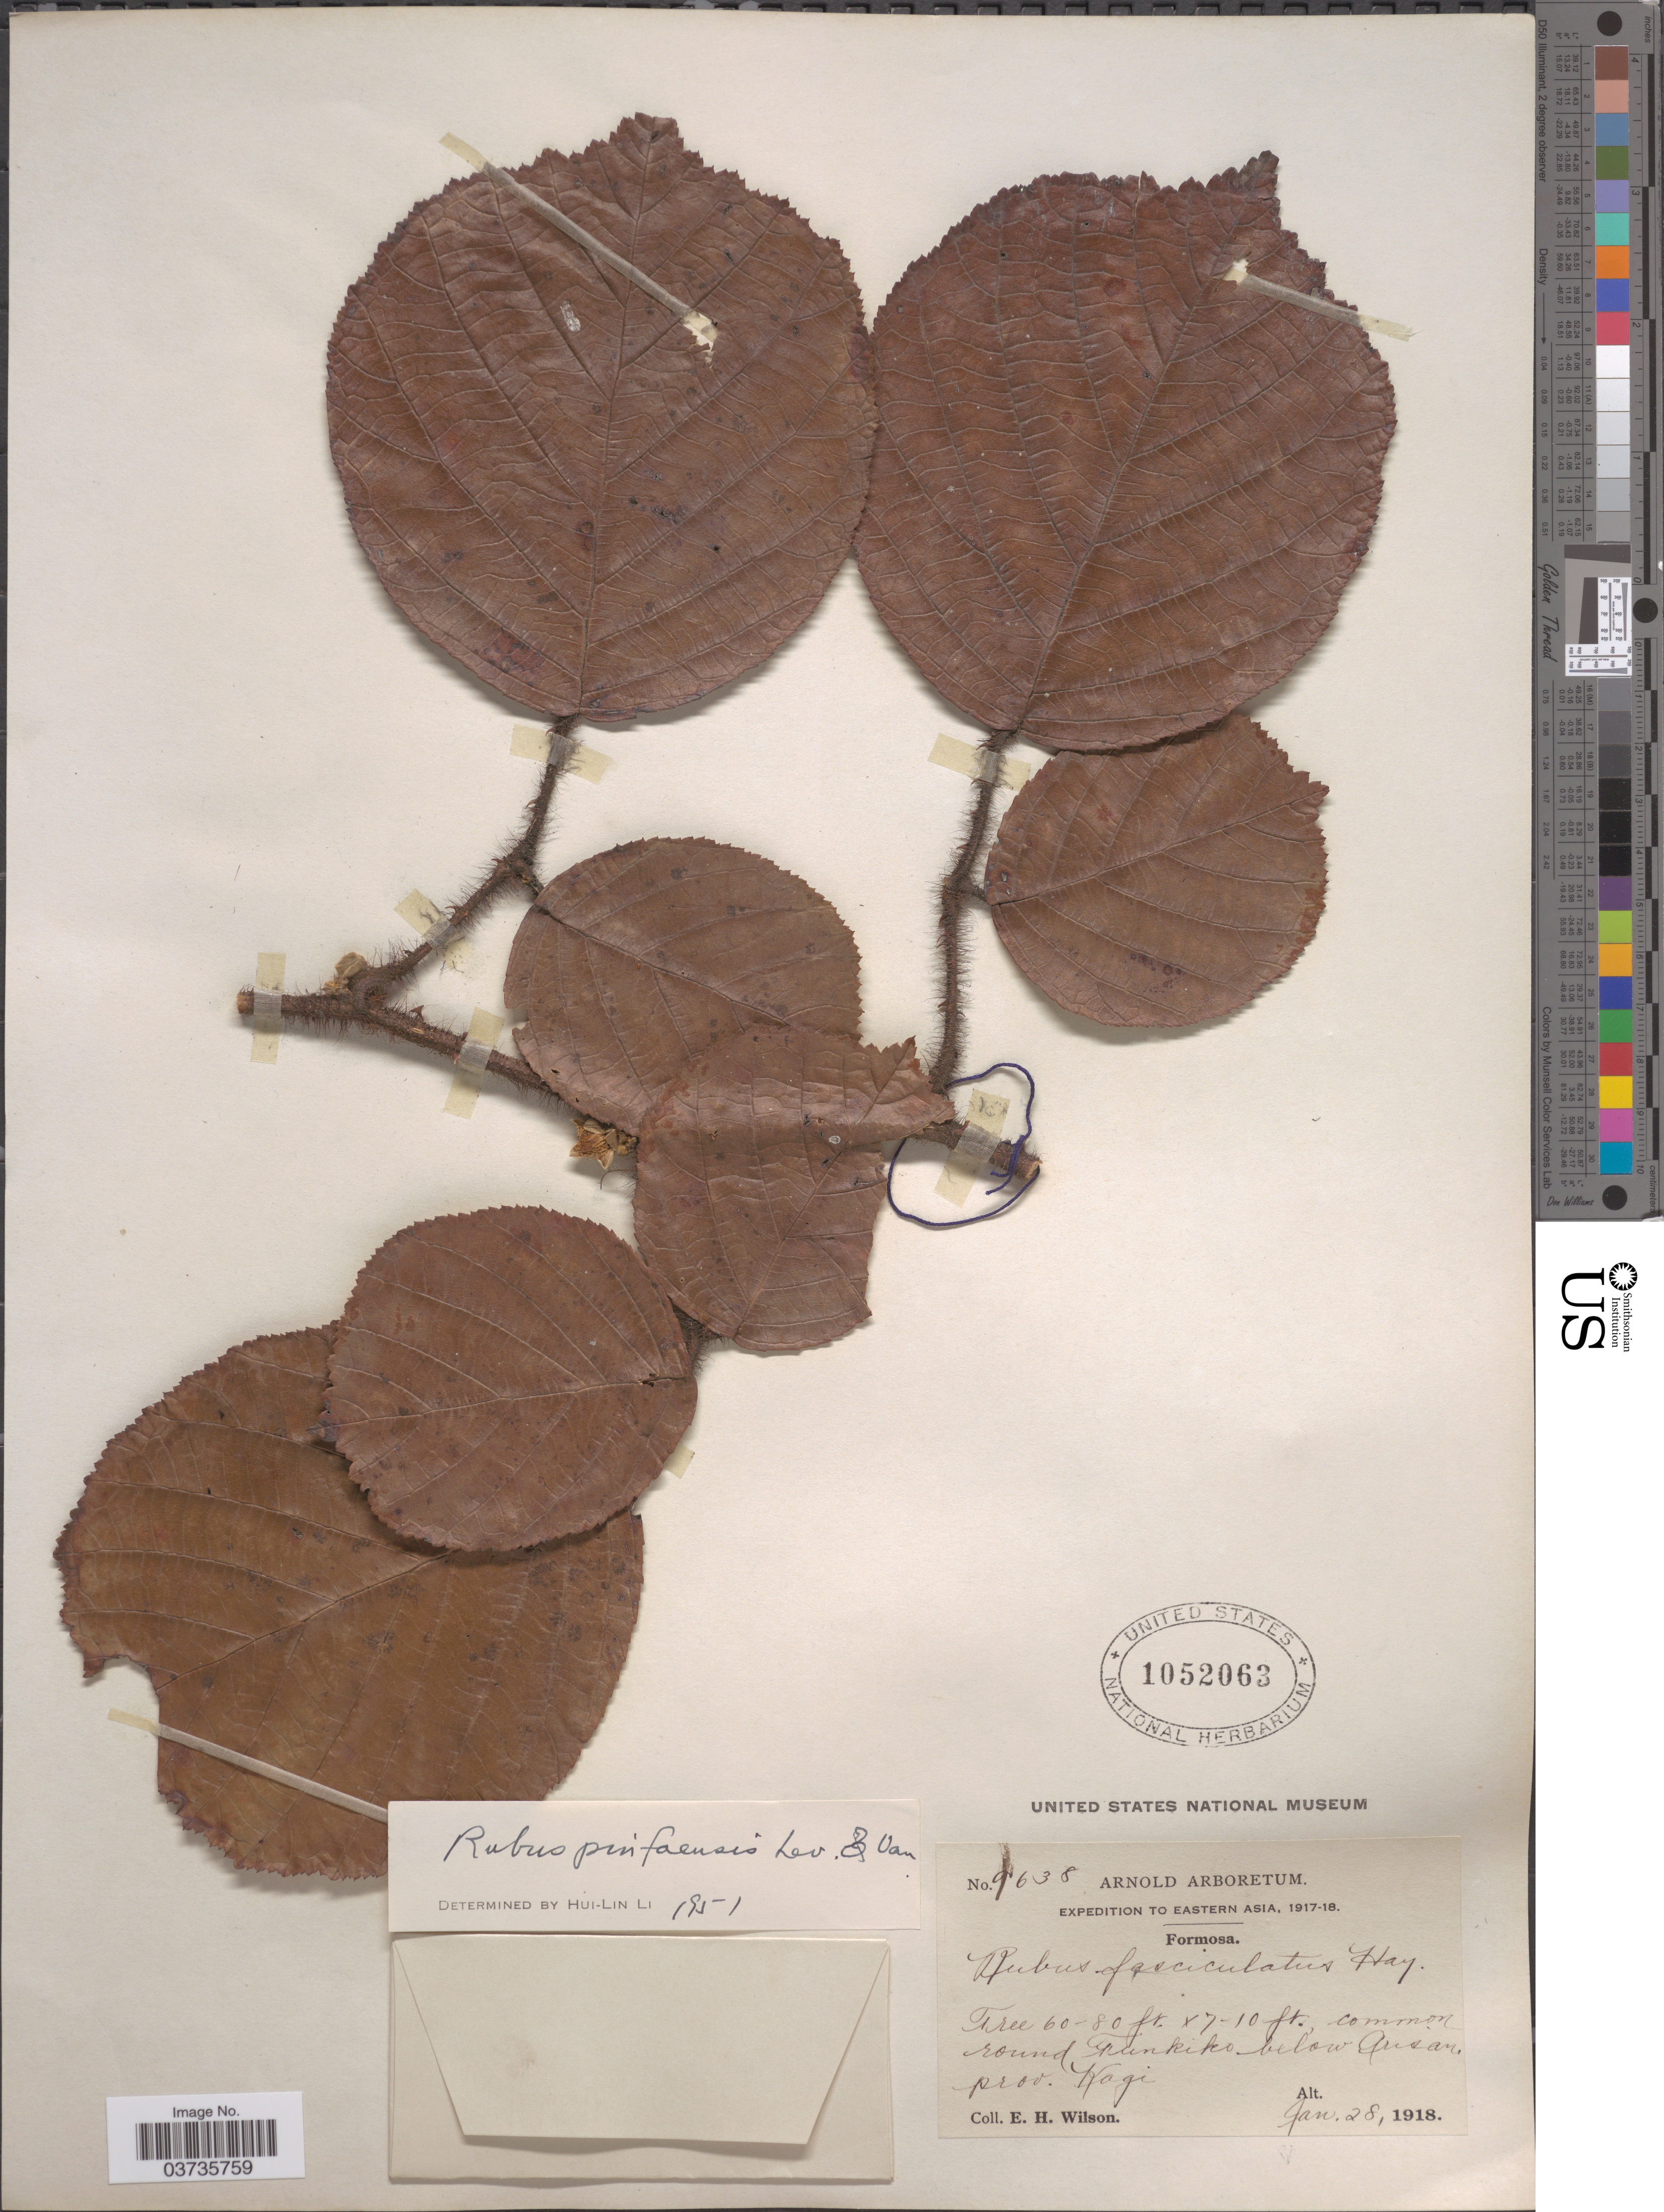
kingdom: Plantae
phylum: Tracheophyta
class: Magnoliopsida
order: Rosales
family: Rosaceae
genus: Rubus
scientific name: Rubus fasciculatus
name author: P.J. Müll.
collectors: E. Wilson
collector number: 9638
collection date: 1918-01-28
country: Taiwan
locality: Eastern Asia. Formosa. Funkiko below Arisan. Prov. Kagi.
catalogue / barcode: US 1052063